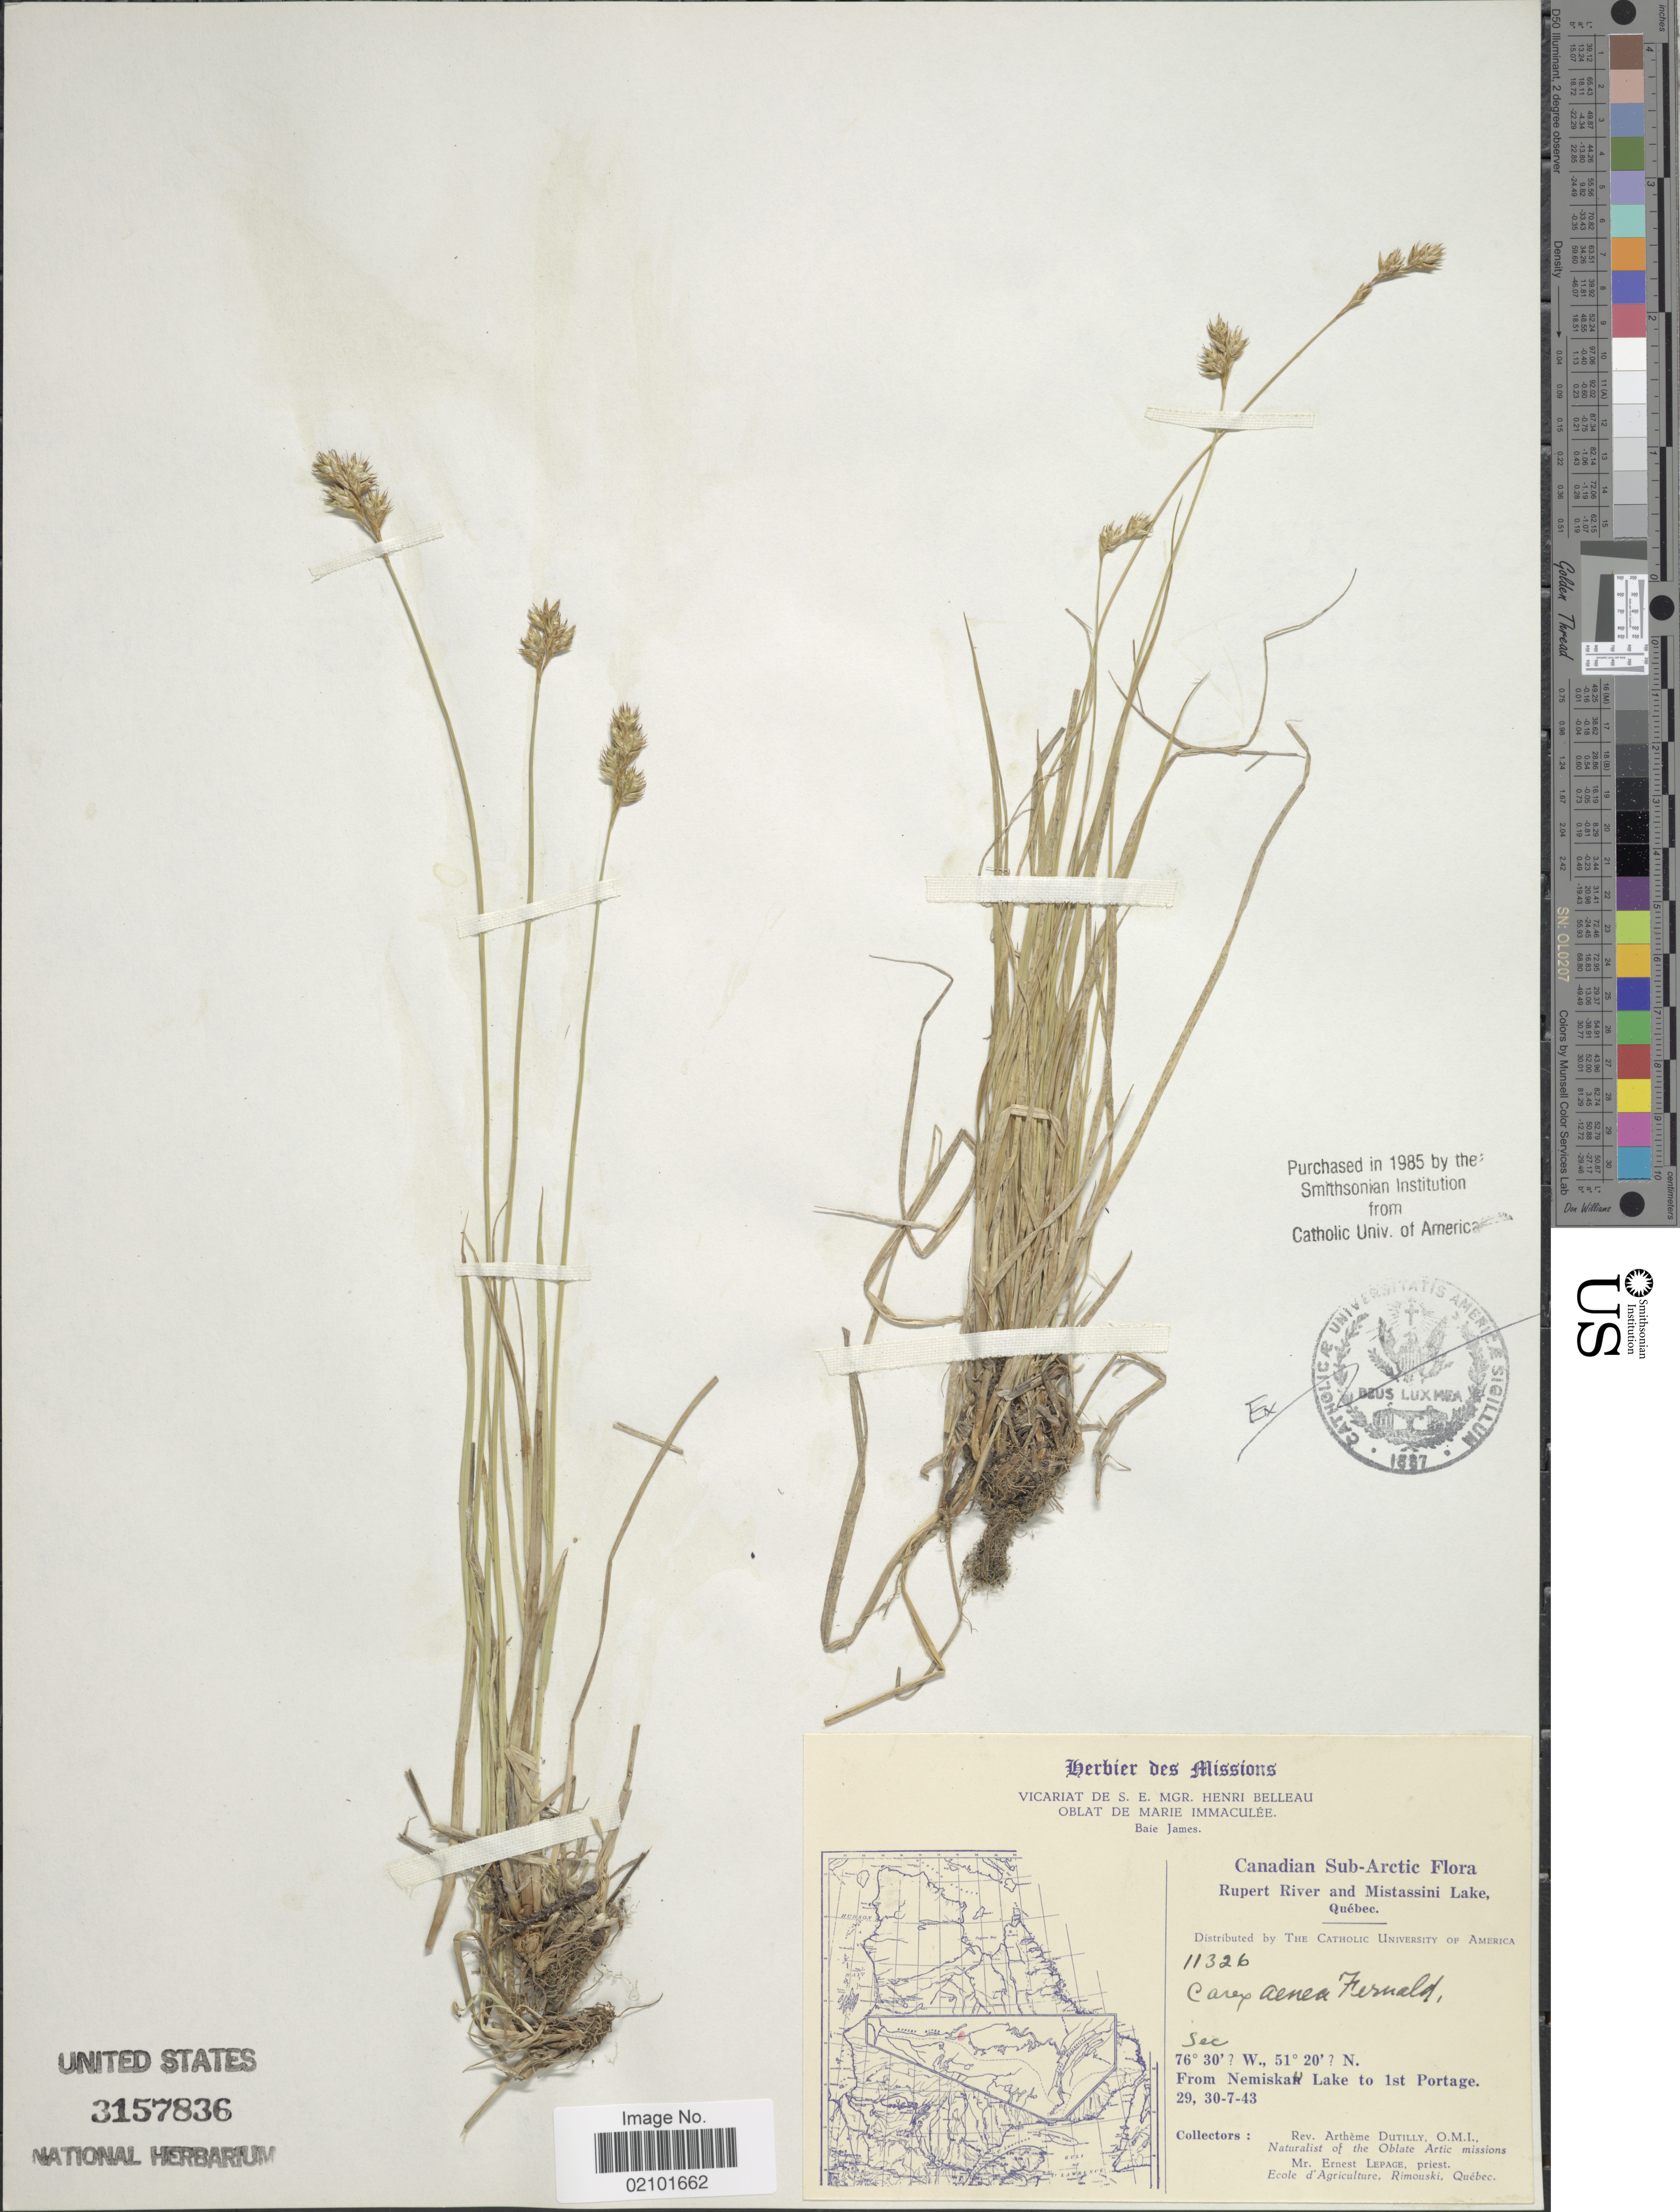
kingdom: Plantae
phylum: Tracheophyta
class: Liliopsida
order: Poales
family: Cyperaceae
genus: Carex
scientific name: Carex foenea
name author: Willd.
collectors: A. Dutilly & E. Lepage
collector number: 11326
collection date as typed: Transcribed d/m/y: 29/7/43 to 30/7/43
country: Canada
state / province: Quebec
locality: Rupert River and Mistassini Lake. From Nemiskau Lake to 1st Portage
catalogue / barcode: US 3157836